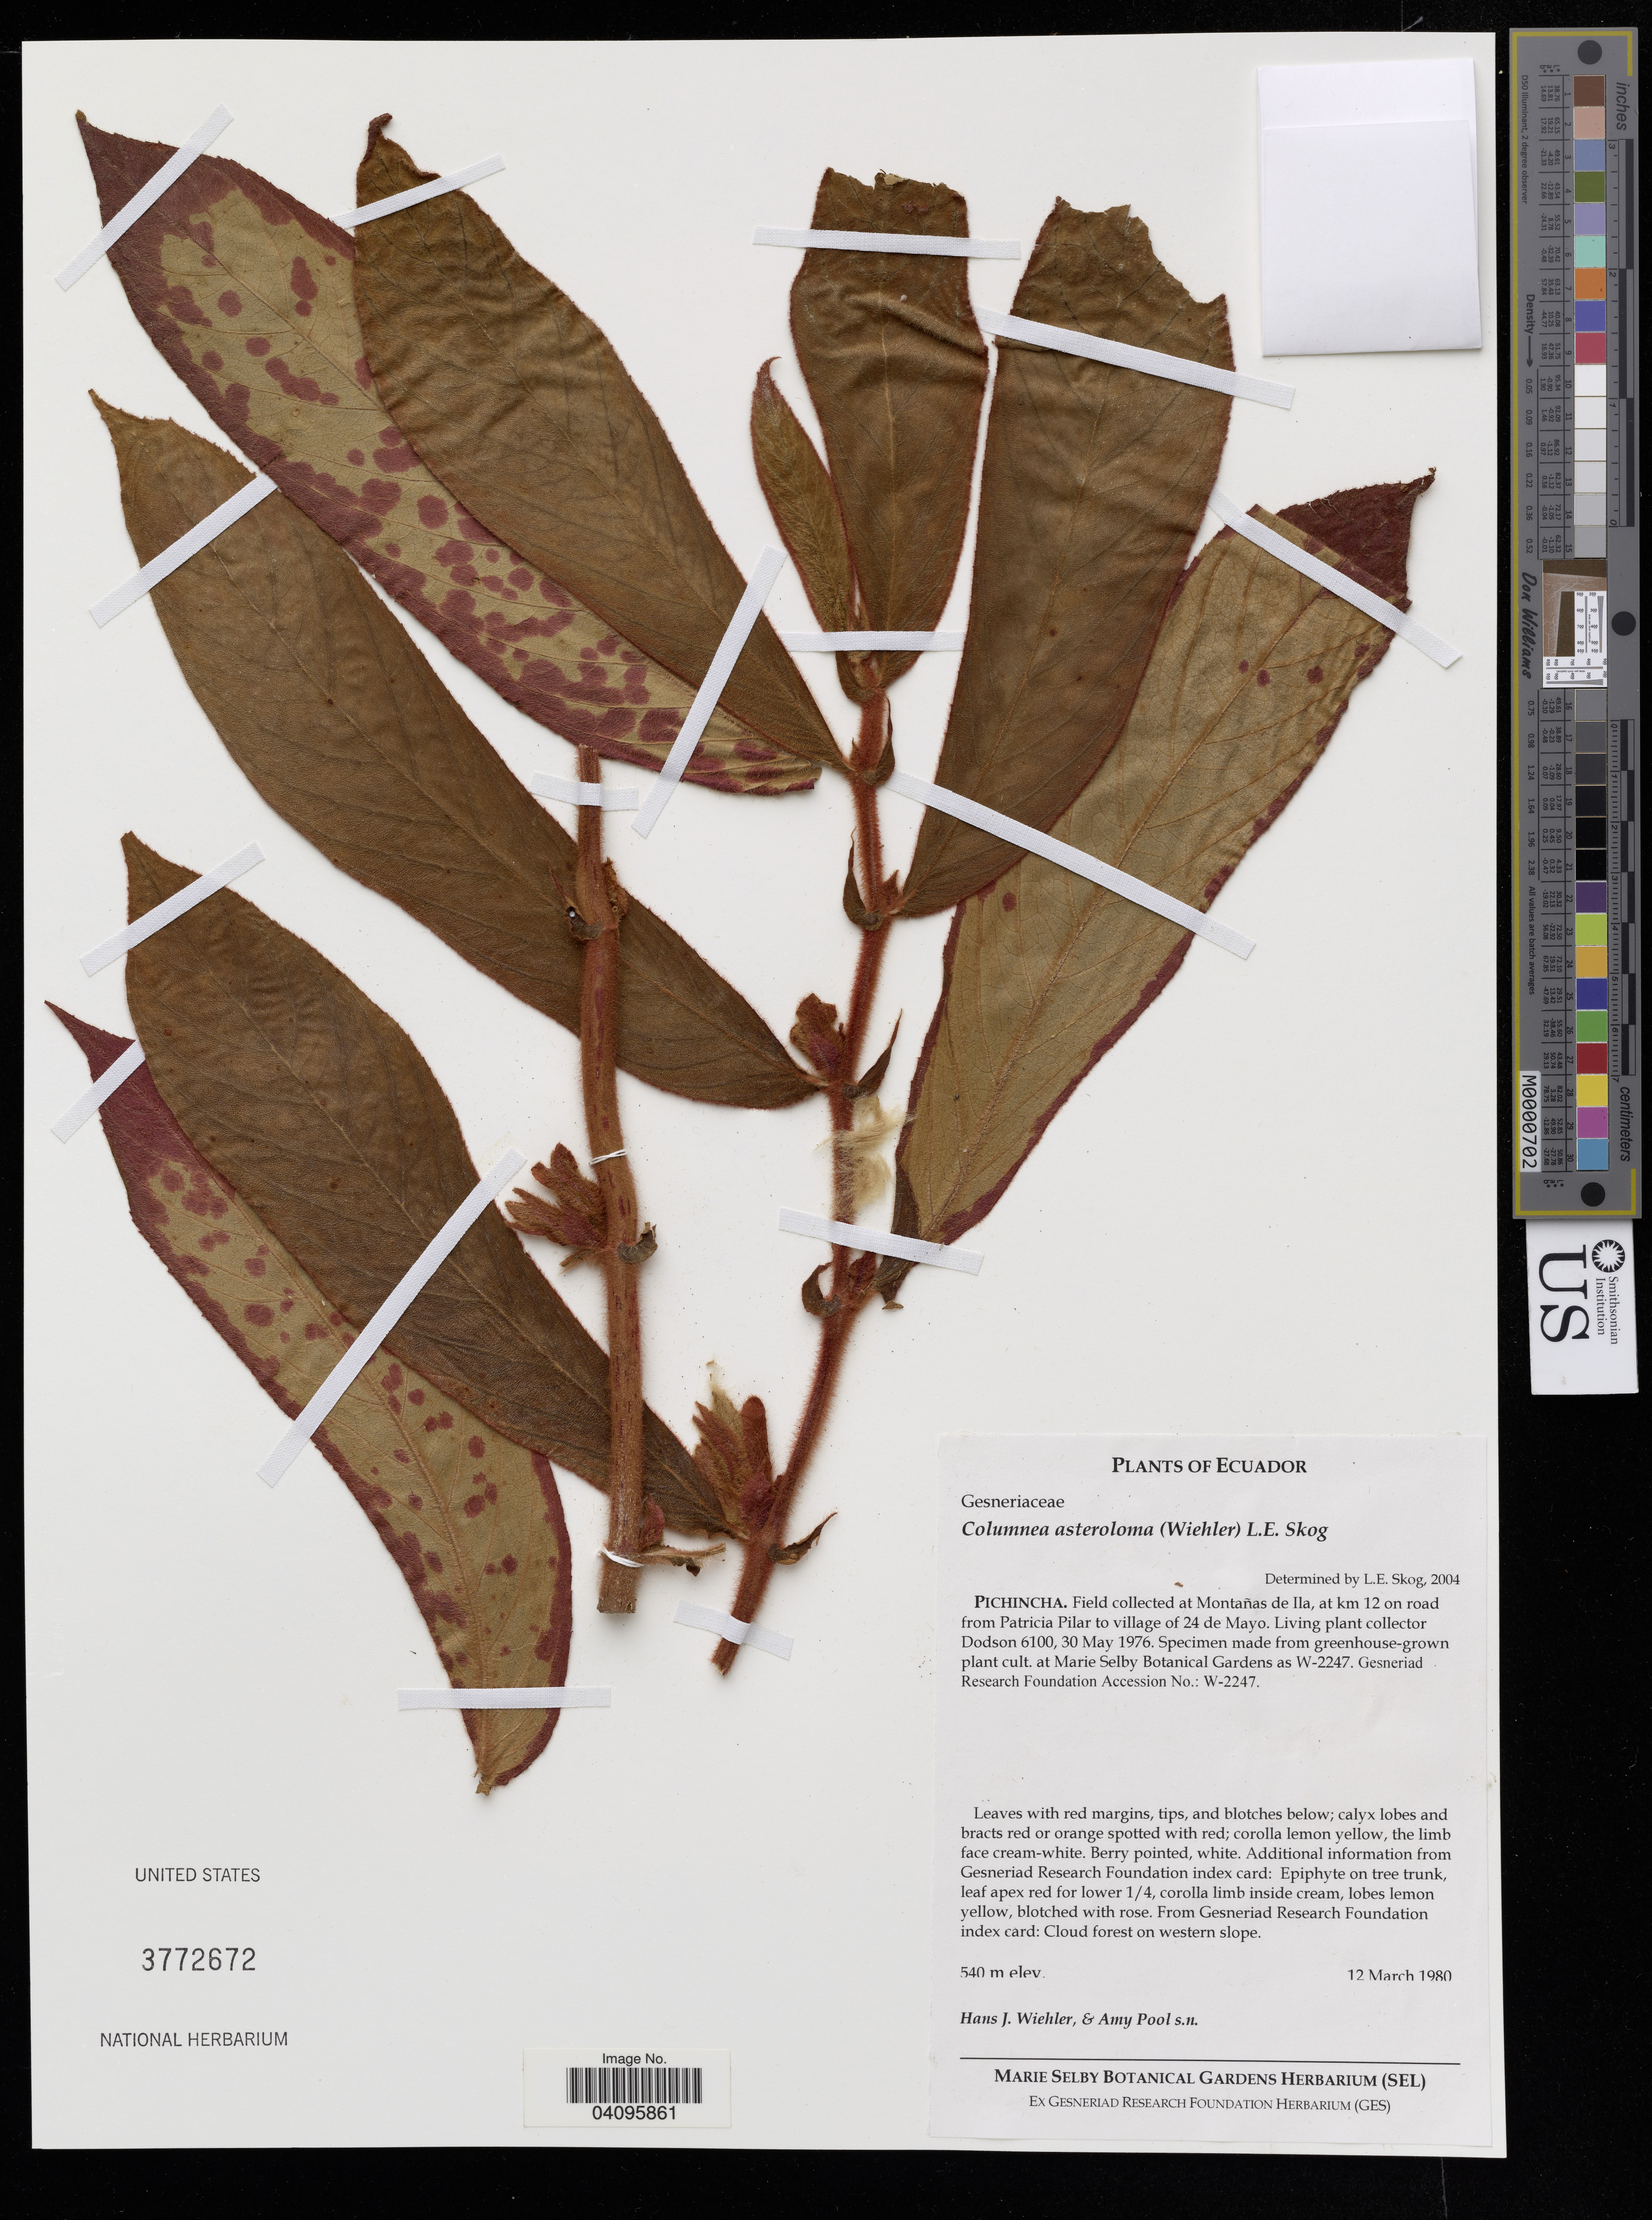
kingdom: Plantae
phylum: Tracheophyta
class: Magnoliopsida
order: Lamiales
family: Gesneriaceae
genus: Columnea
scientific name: Columnea asteroloma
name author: (Wiehler) L.E. Skog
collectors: -- Dodson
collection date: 1976-05-30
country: Ecuador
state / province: Pichincha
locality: Field collected at Montañas de Ila, at km 12 on road from Patricia Pilar to village of 24 de Mayo. Specimen made from greenhouse-grown plant cult. at Marie Selby Botanical Gardens as W-2247. Gesneriad Research Foundation Accession No.: W-2247.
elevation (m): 540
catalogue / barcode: US 3772672